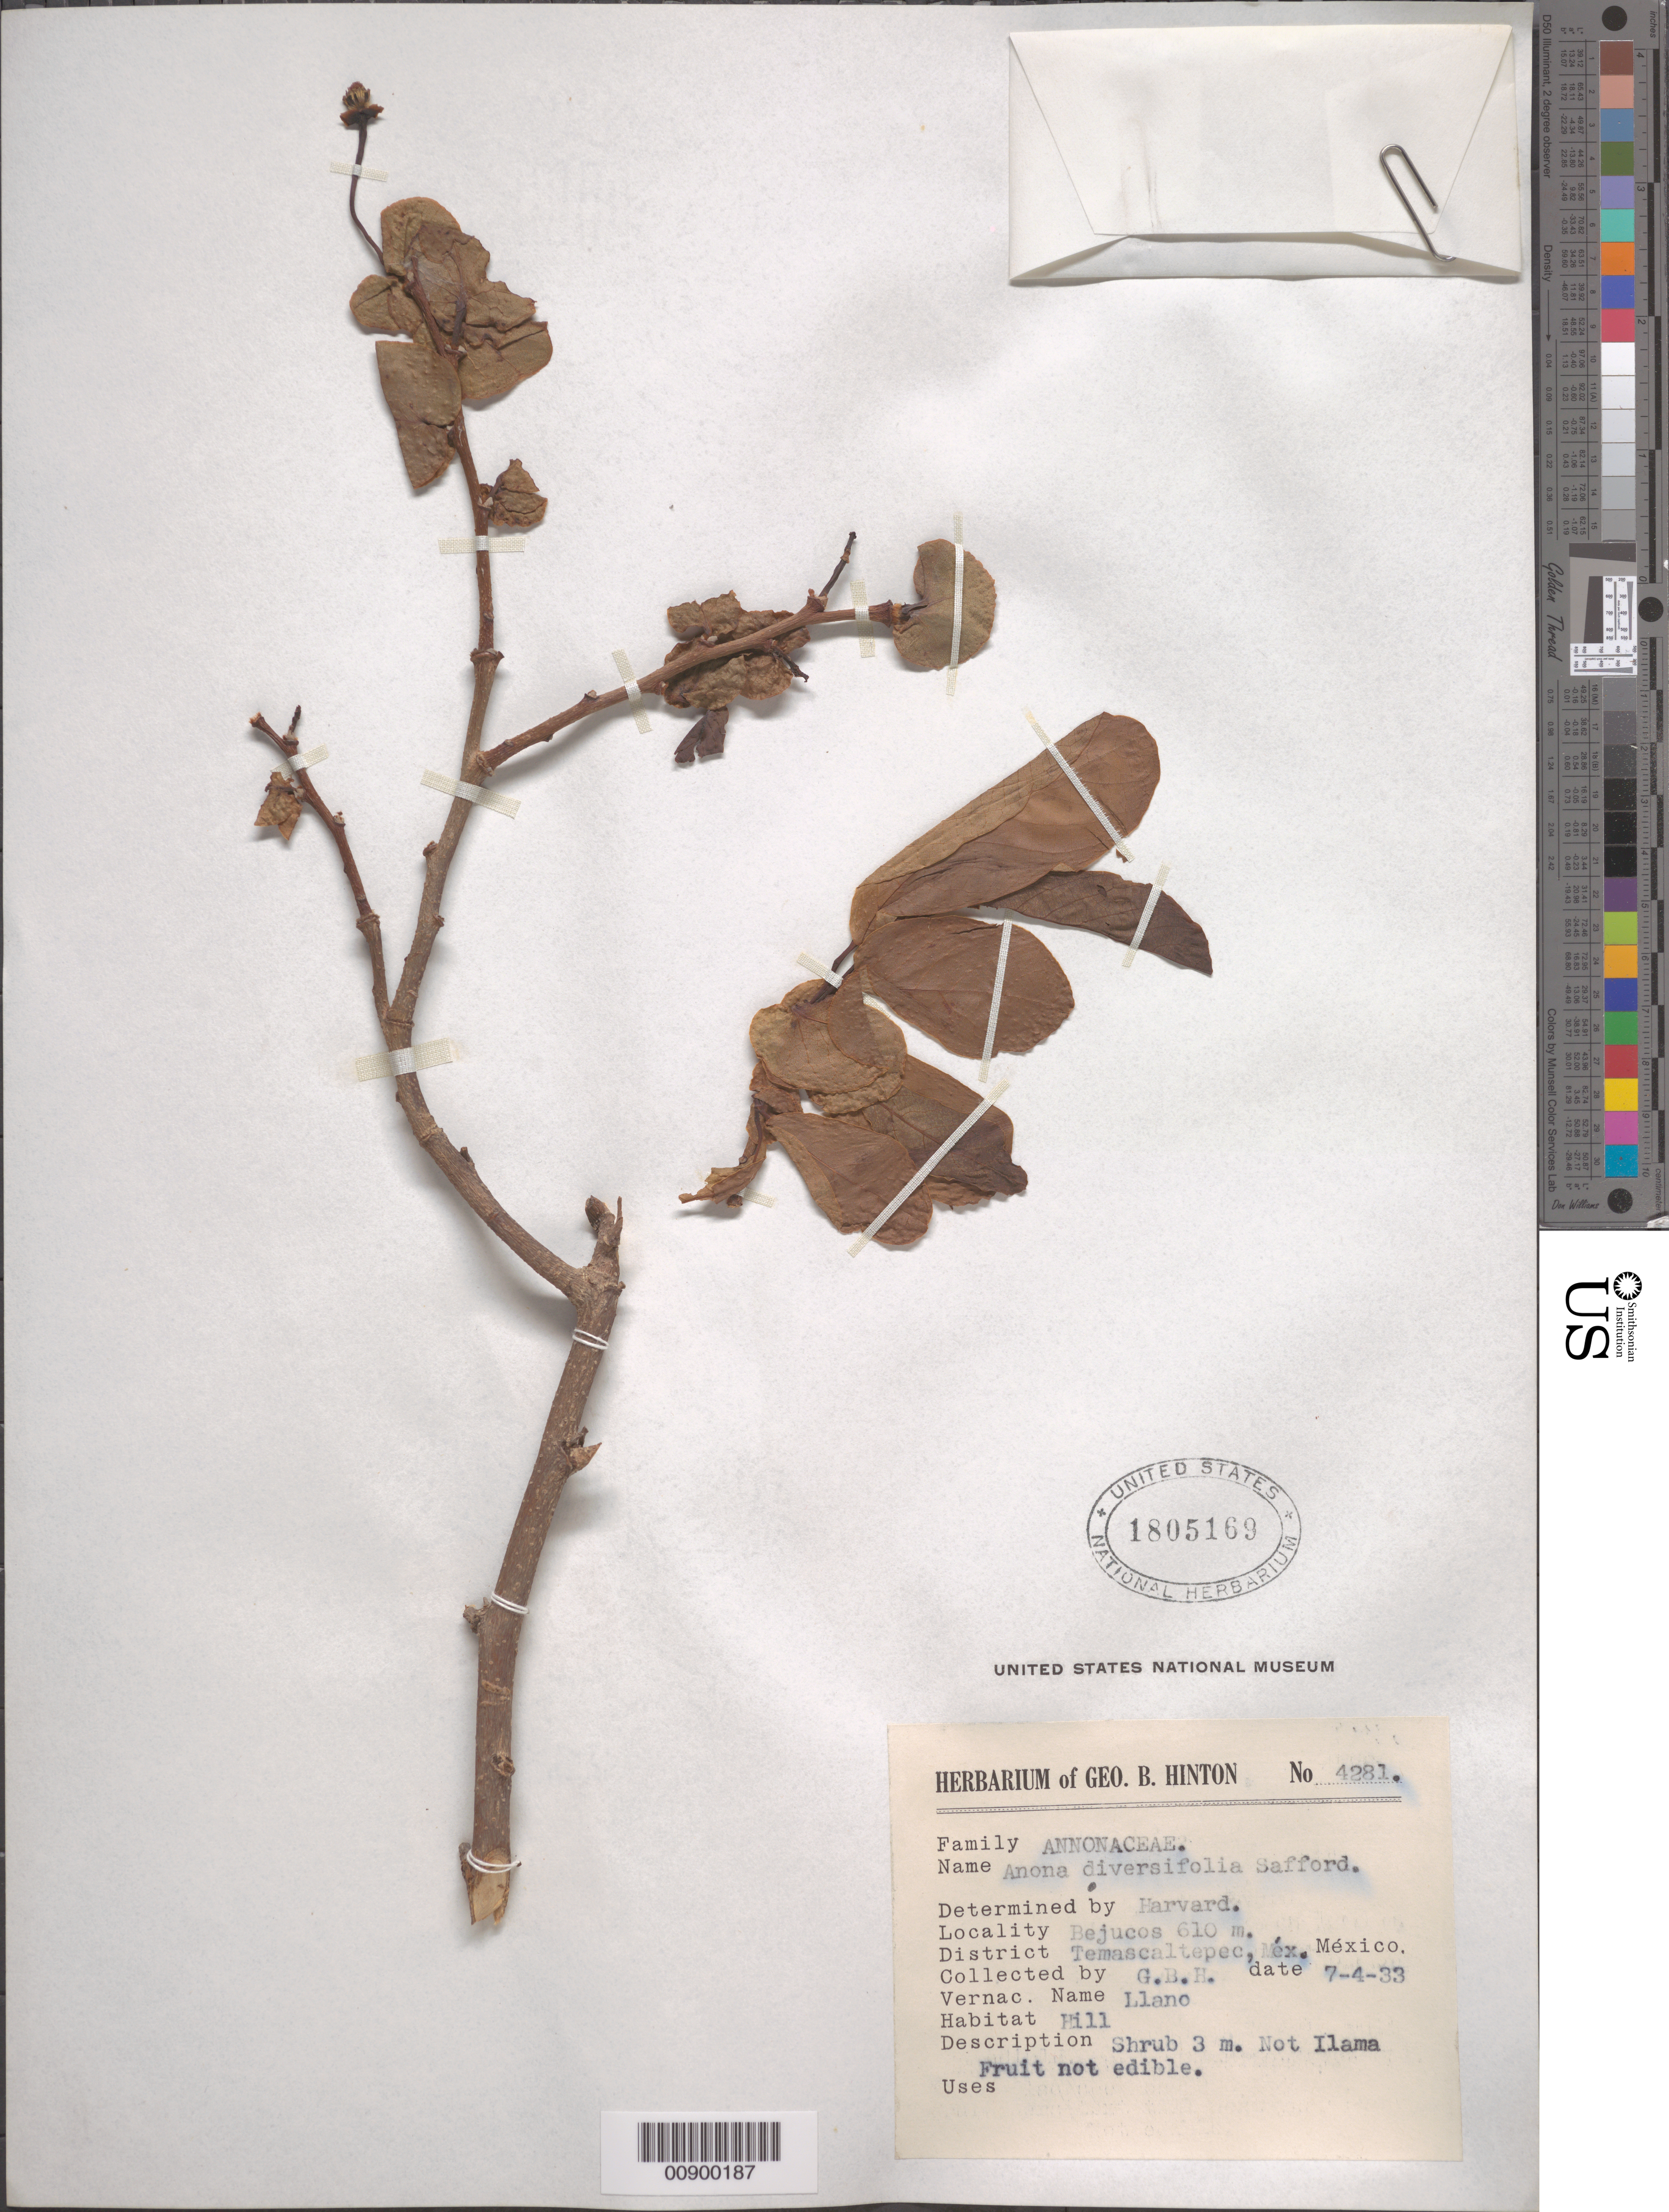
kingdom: Plantae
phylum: Tracheophyta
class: Magnoliopsida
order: Magnoliales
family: Annonaceae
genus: Annona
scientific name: Annona diversifolia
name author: Saff.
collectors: G. B. Hinton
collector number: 4281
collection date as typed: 04 Jul 1933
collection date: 1933-07-04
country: Mexico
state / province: México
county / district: Temascaltepec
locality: Bejucos, District Temascaltepec, State of México.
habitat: Hill.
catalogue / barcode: US 1805169